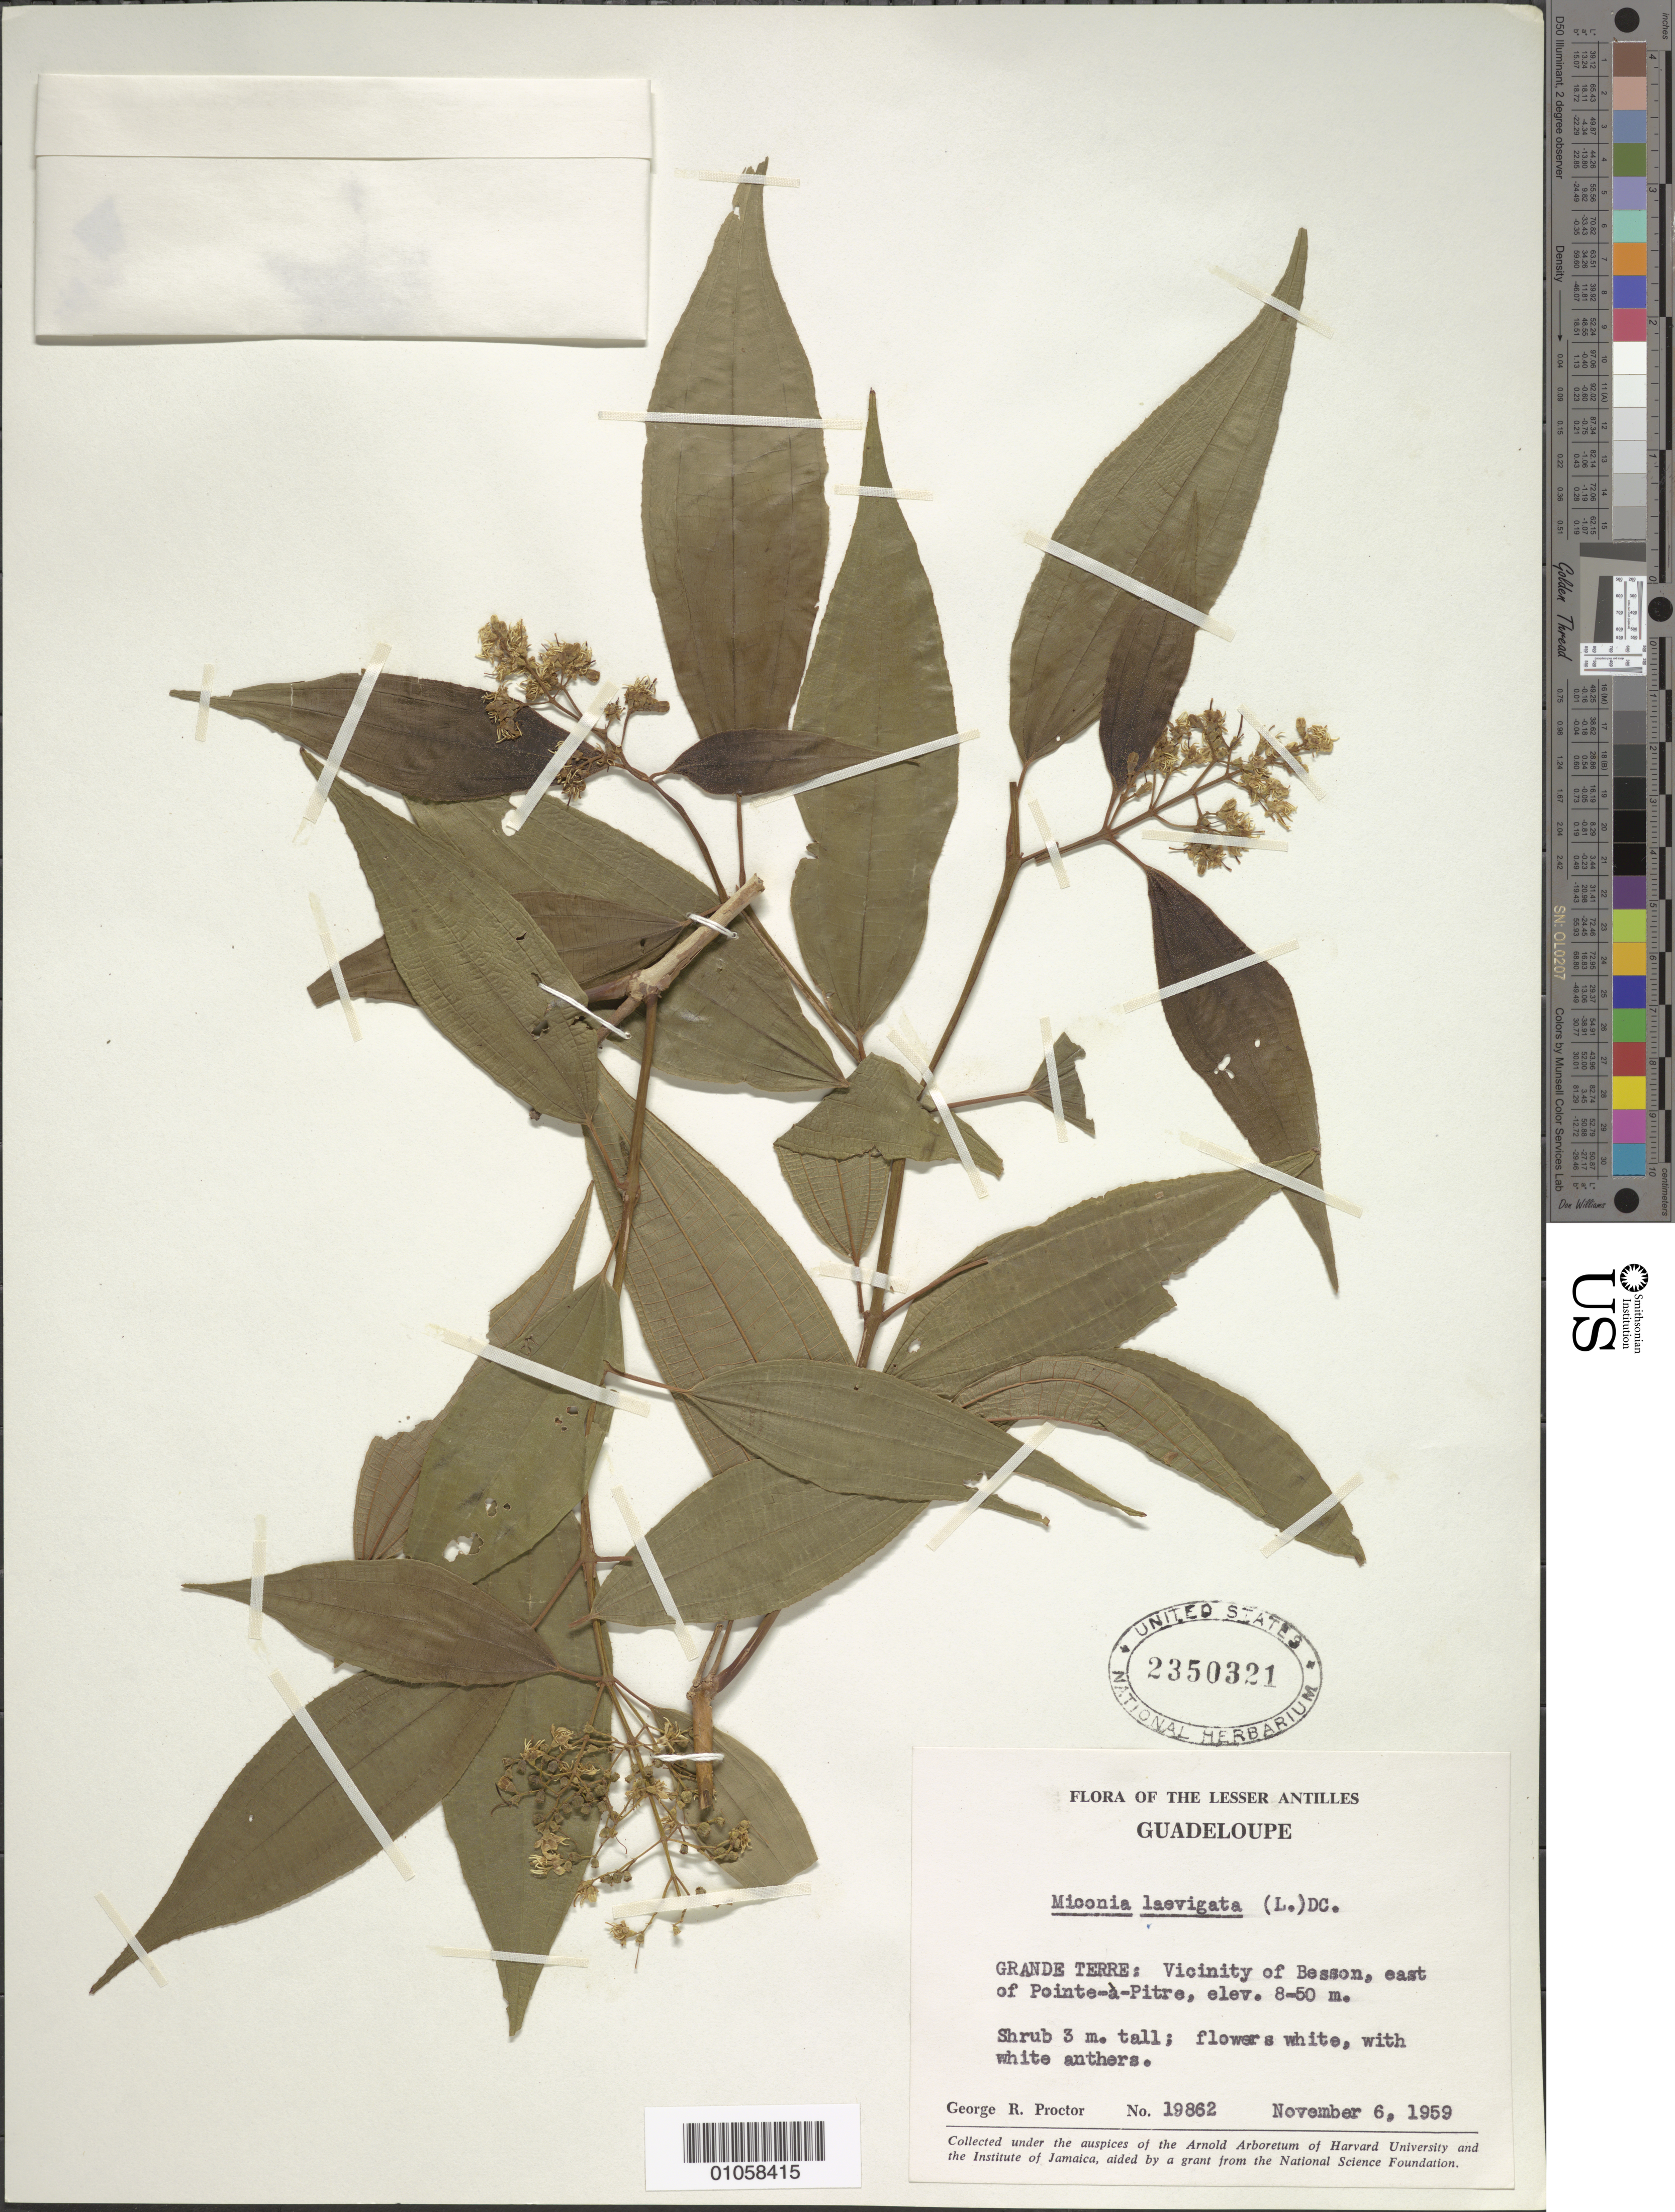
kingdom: Plantae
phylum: Tracheophyta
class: Magnoliopsida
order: Myrtales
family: Melastomataceae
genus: Miconia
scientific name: Miconia laevigata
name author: (L.) D. Don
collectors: G. R. Proctor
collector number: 19862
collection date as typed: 06 Nov 1959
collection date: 1959-11-06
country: Guadeloupe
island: Grande Terre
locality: Besson vicinity, E of Pointe-à-Pitre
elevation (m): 8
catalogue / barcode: US 2350321